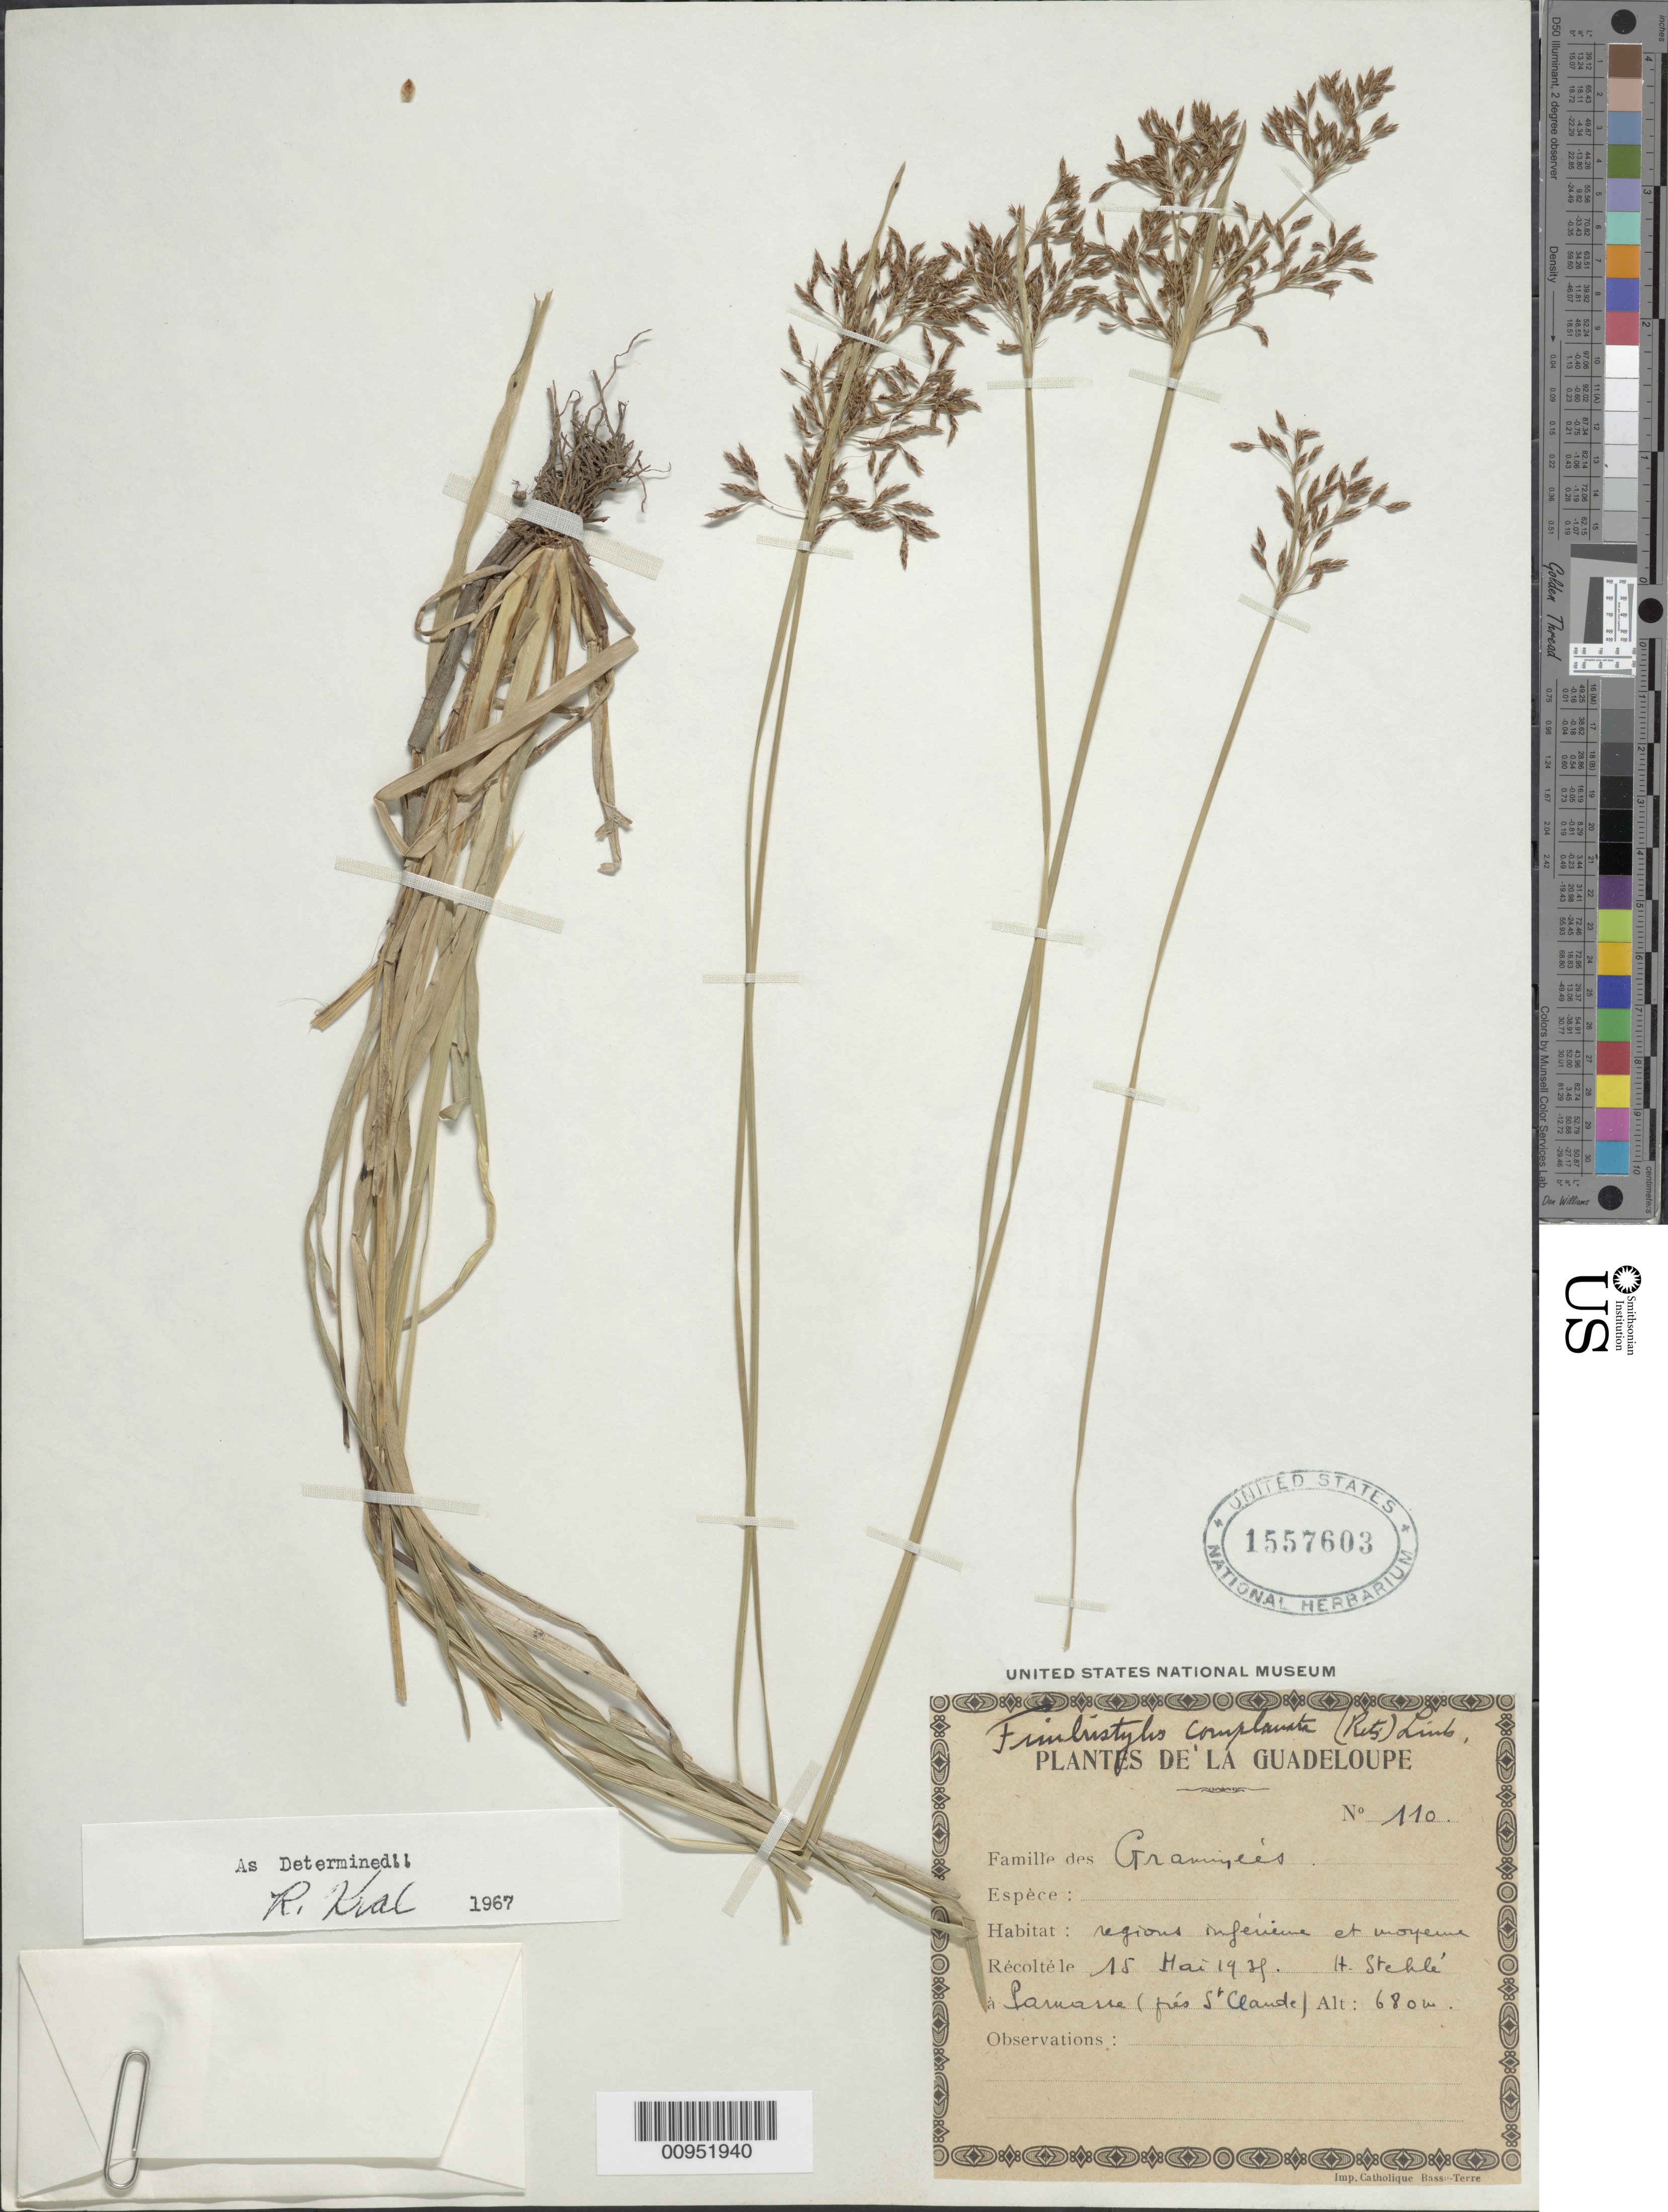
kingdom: Plantae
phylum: Tracheophyta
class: Liliopsida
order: Poales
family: Cyperaceae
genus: Fimbristylis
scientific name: Fimbristylis complanata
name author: (Retz.) Link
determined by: Kral, Robert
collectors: H. Stehlé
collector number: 110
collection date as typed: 18 May 1939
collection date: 1939-05-18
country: Guadeloupe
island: Basse Terre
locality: Parnasse (frés St. Claude)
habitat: Regions "inféieue" et "moyeua"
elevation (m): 2036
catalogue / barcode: US 1557603